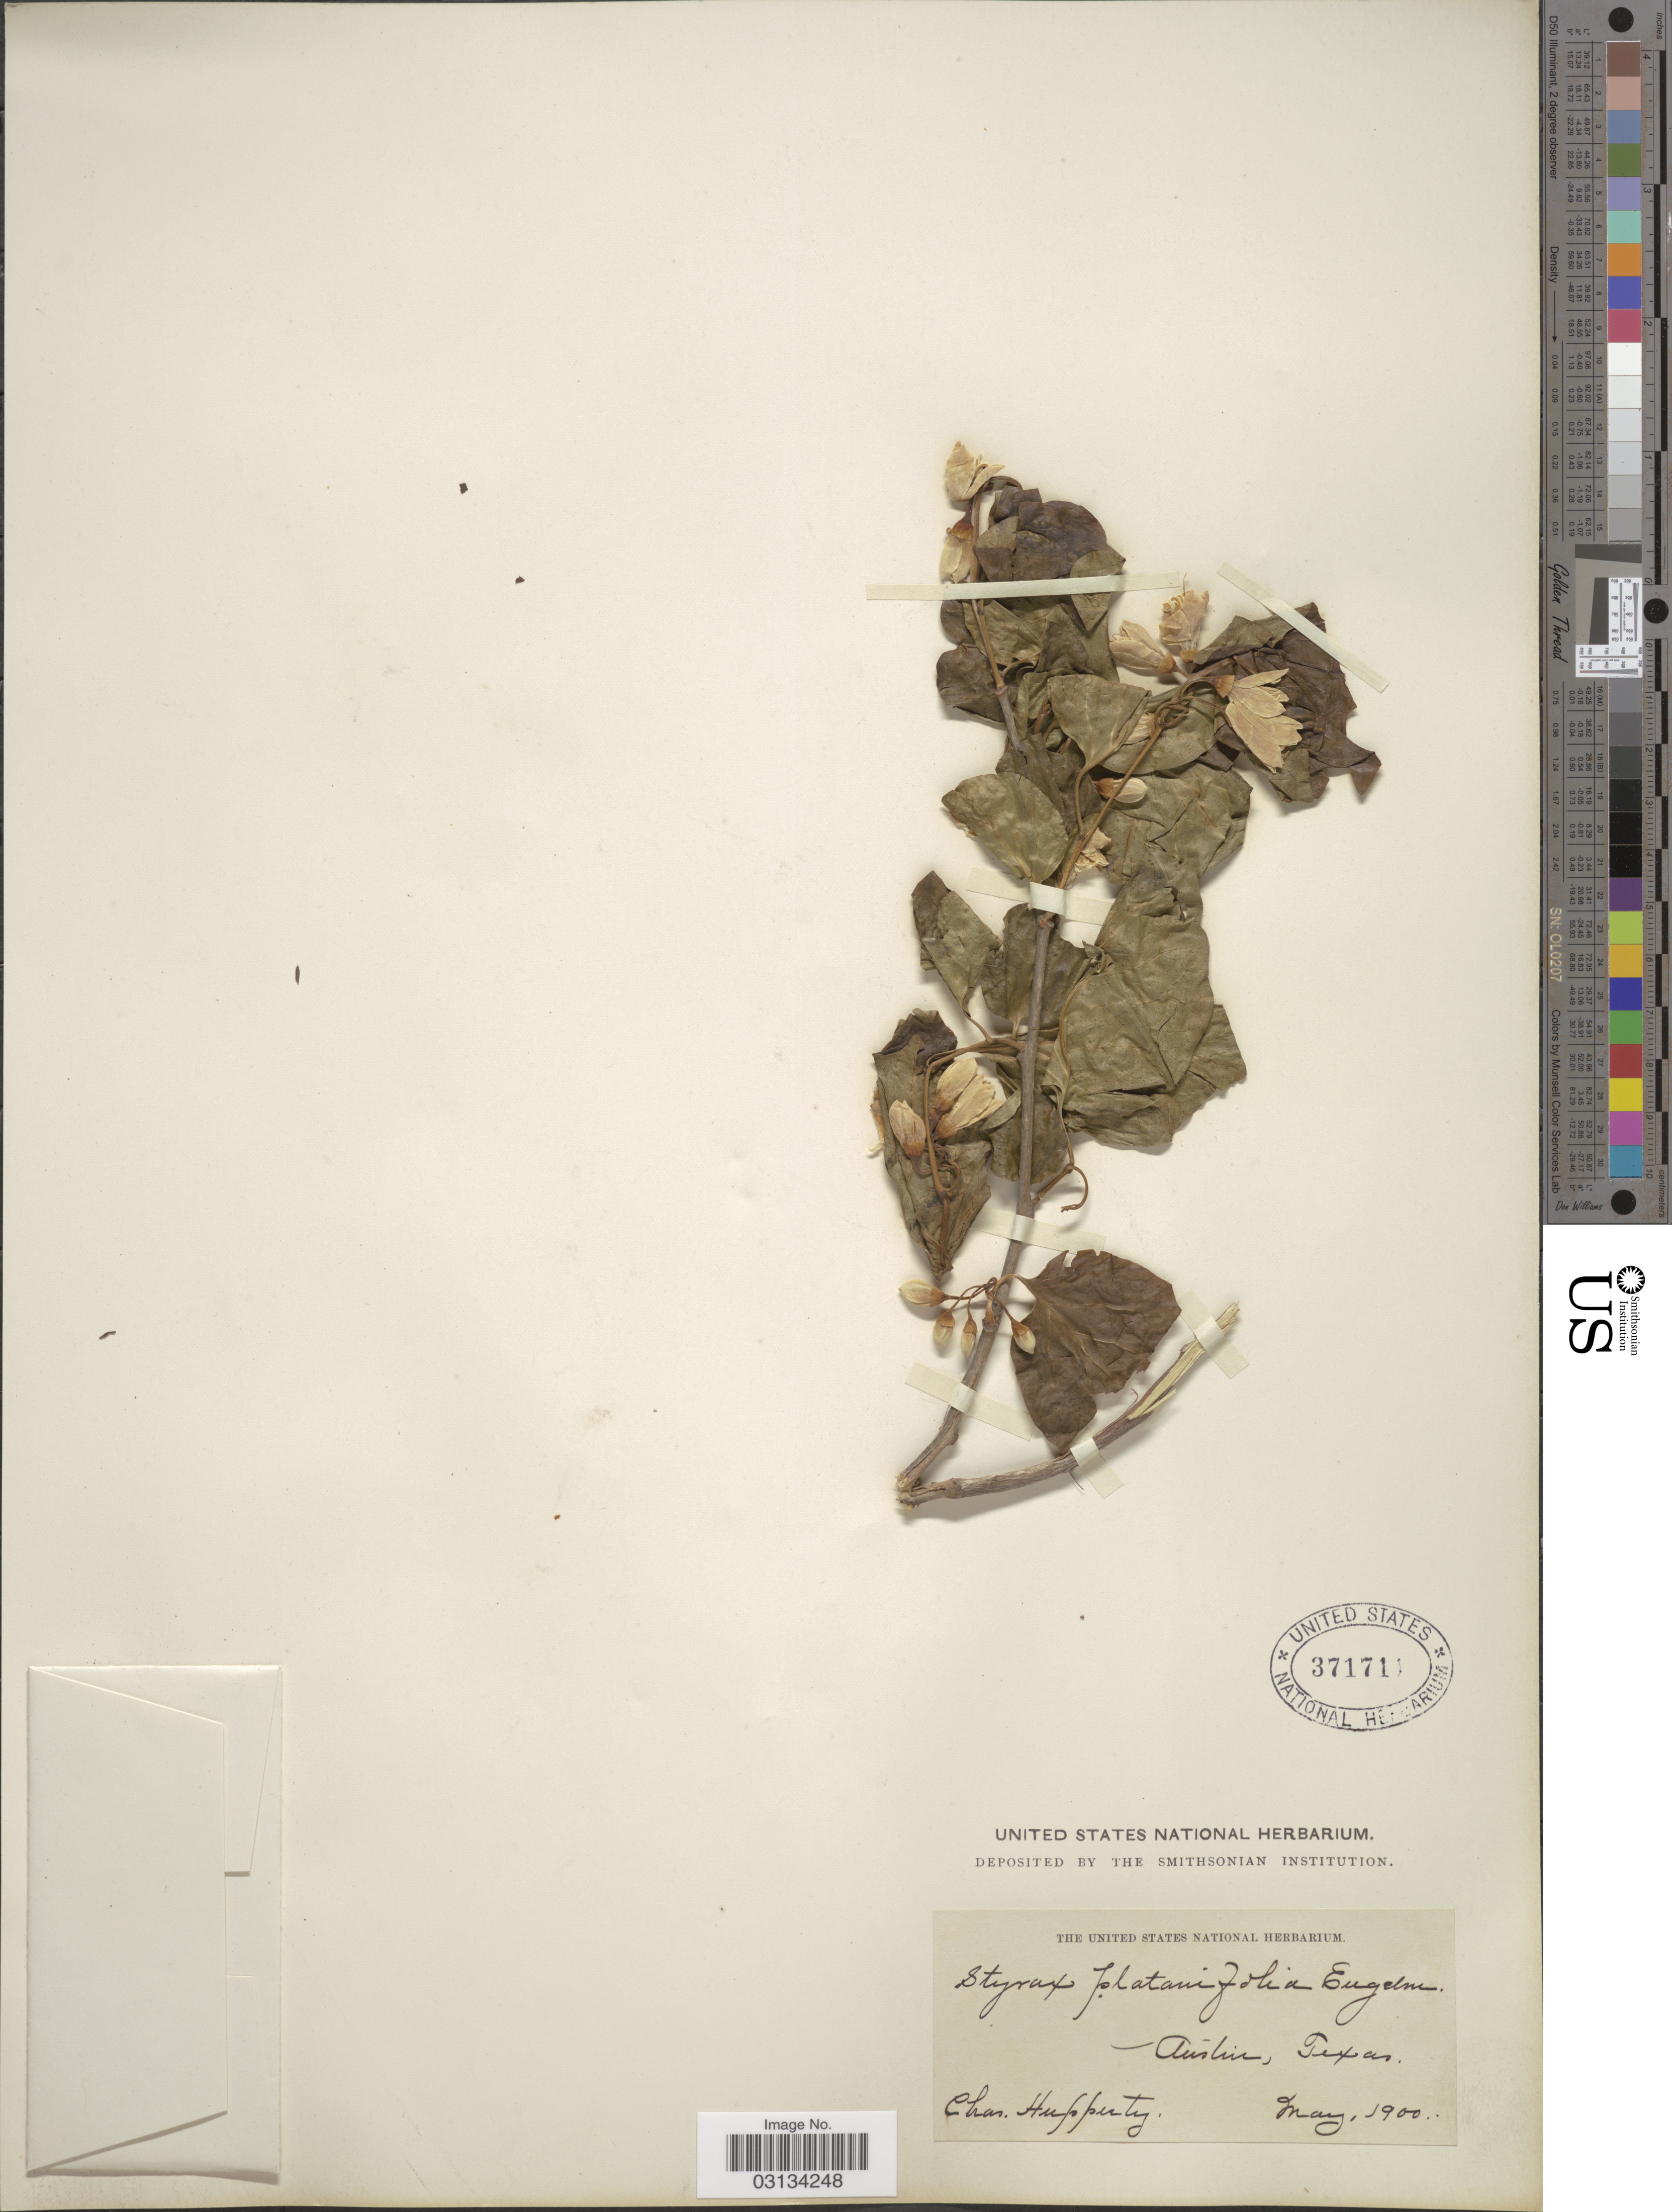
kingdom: Plantae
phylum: Tracheophyta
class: Magnoliopsida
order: Ericales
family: Styracaceae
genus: Styrax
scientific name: Styrax platanifolius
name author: Engelm. ex Torr.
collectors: C. Hupperty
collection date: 1900-05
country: United States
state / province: Texas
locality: Austin.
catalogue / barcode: US 371711